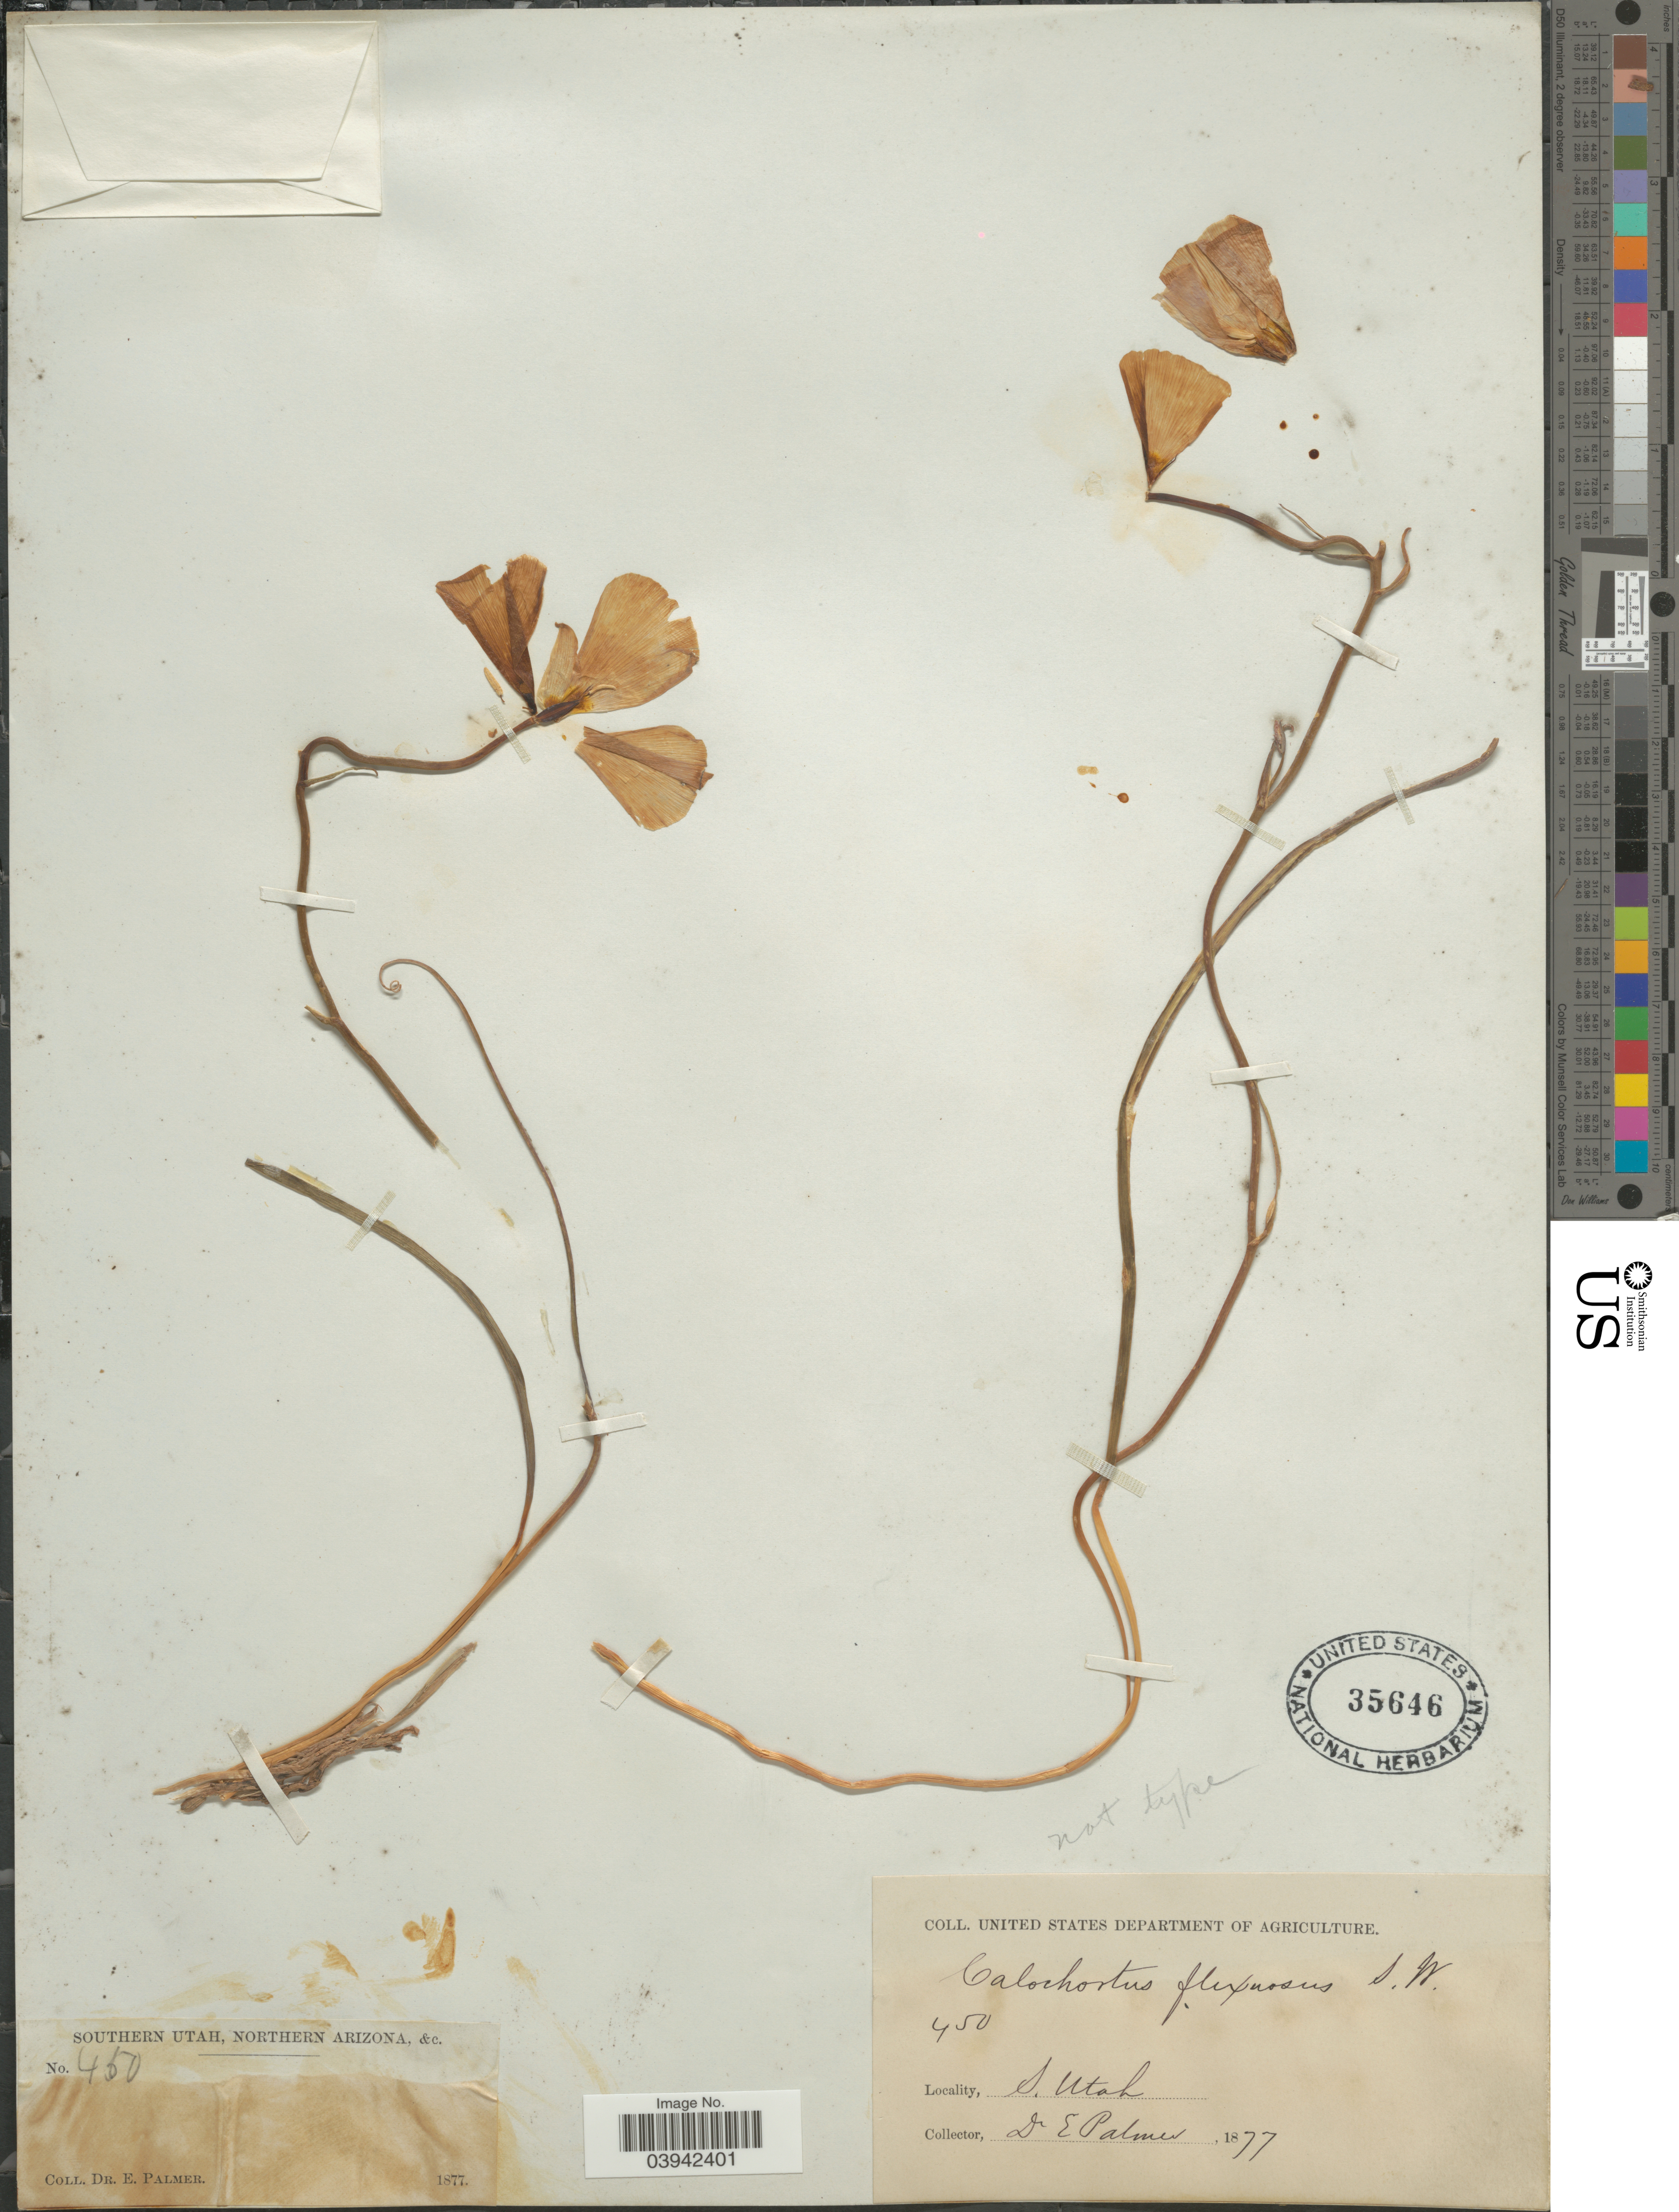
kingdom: Plantae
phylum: Tracheophyta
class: Liliopsida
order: Liliales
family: Liliaceae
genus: Calochortus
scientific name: Calochortus flexuosus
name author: S. Watson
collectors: E. Palmer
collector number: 450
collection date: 1877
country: United States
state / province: Utah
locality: Southern Utah.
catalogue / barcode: US 35646